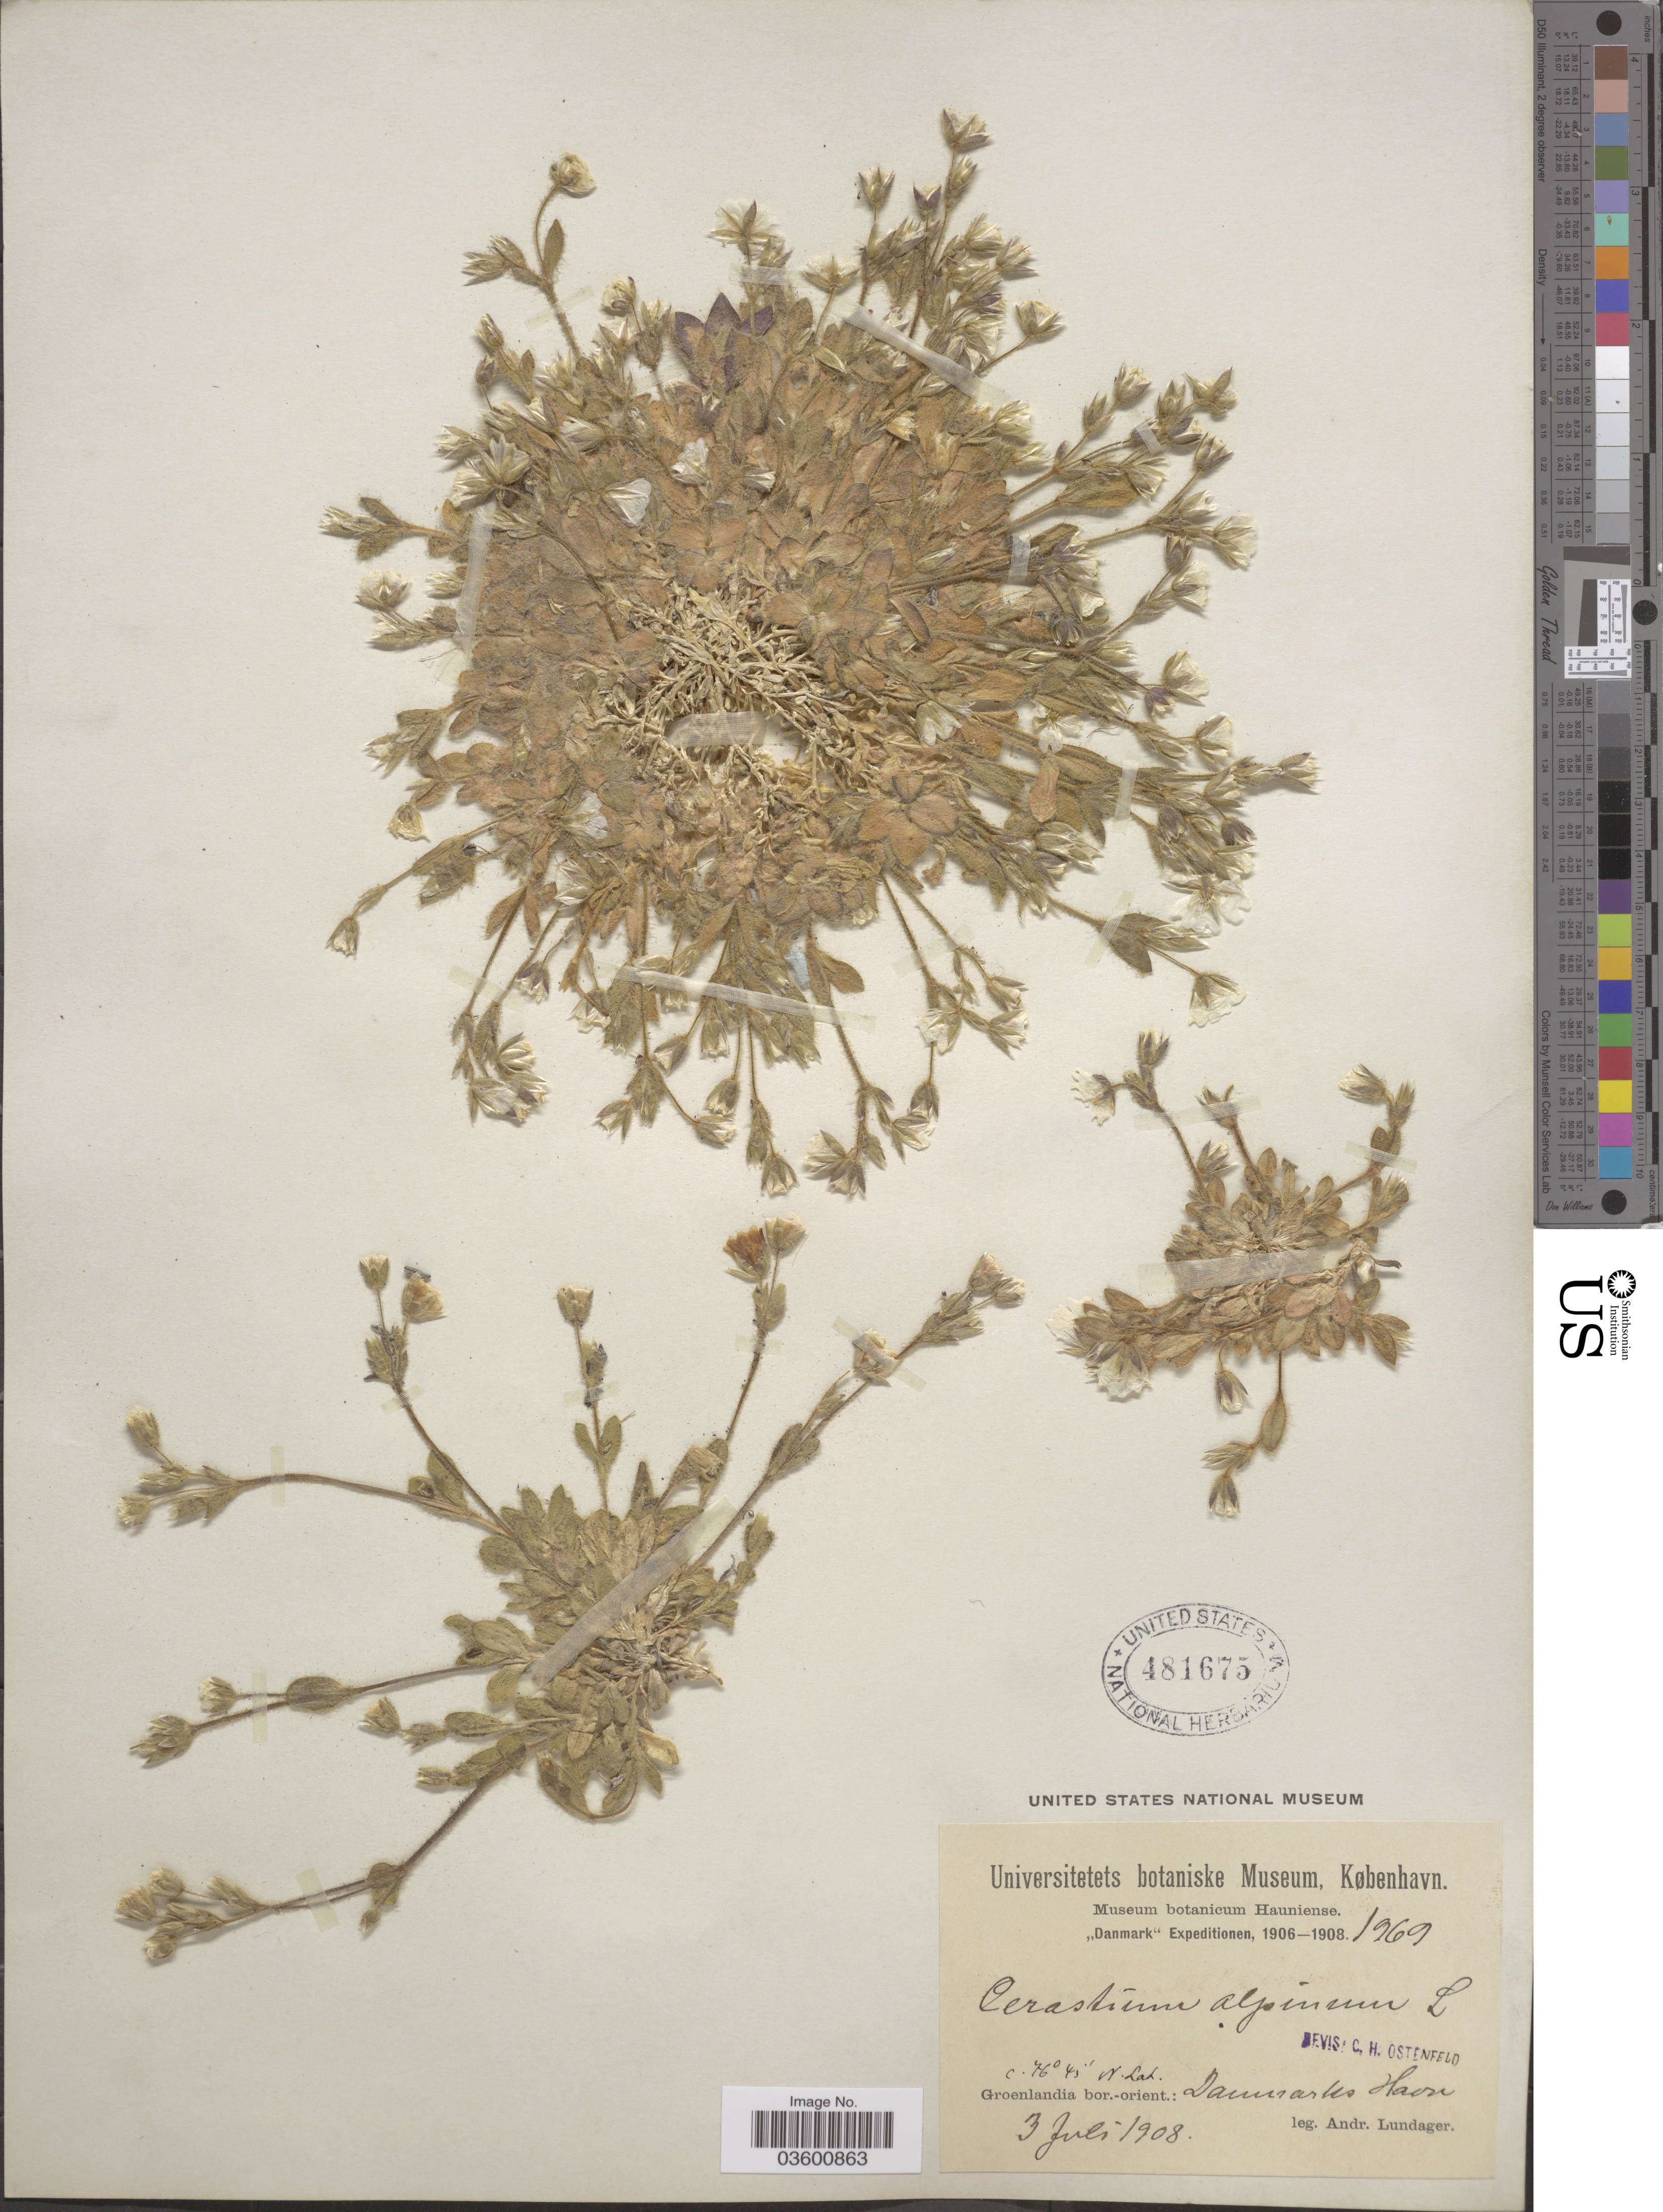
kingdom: Plantae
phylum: Tracheophyta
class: Magnoliopsida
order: Caryophyllales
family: Caryophyllaceae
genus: Cerastium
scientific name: Cerastium alpinum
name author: L.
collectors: A. Lundager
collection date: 1908-07-03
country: Greenland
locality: Groenlandia bor.-orient.: Danmarks Havn.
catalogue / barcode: US 481675